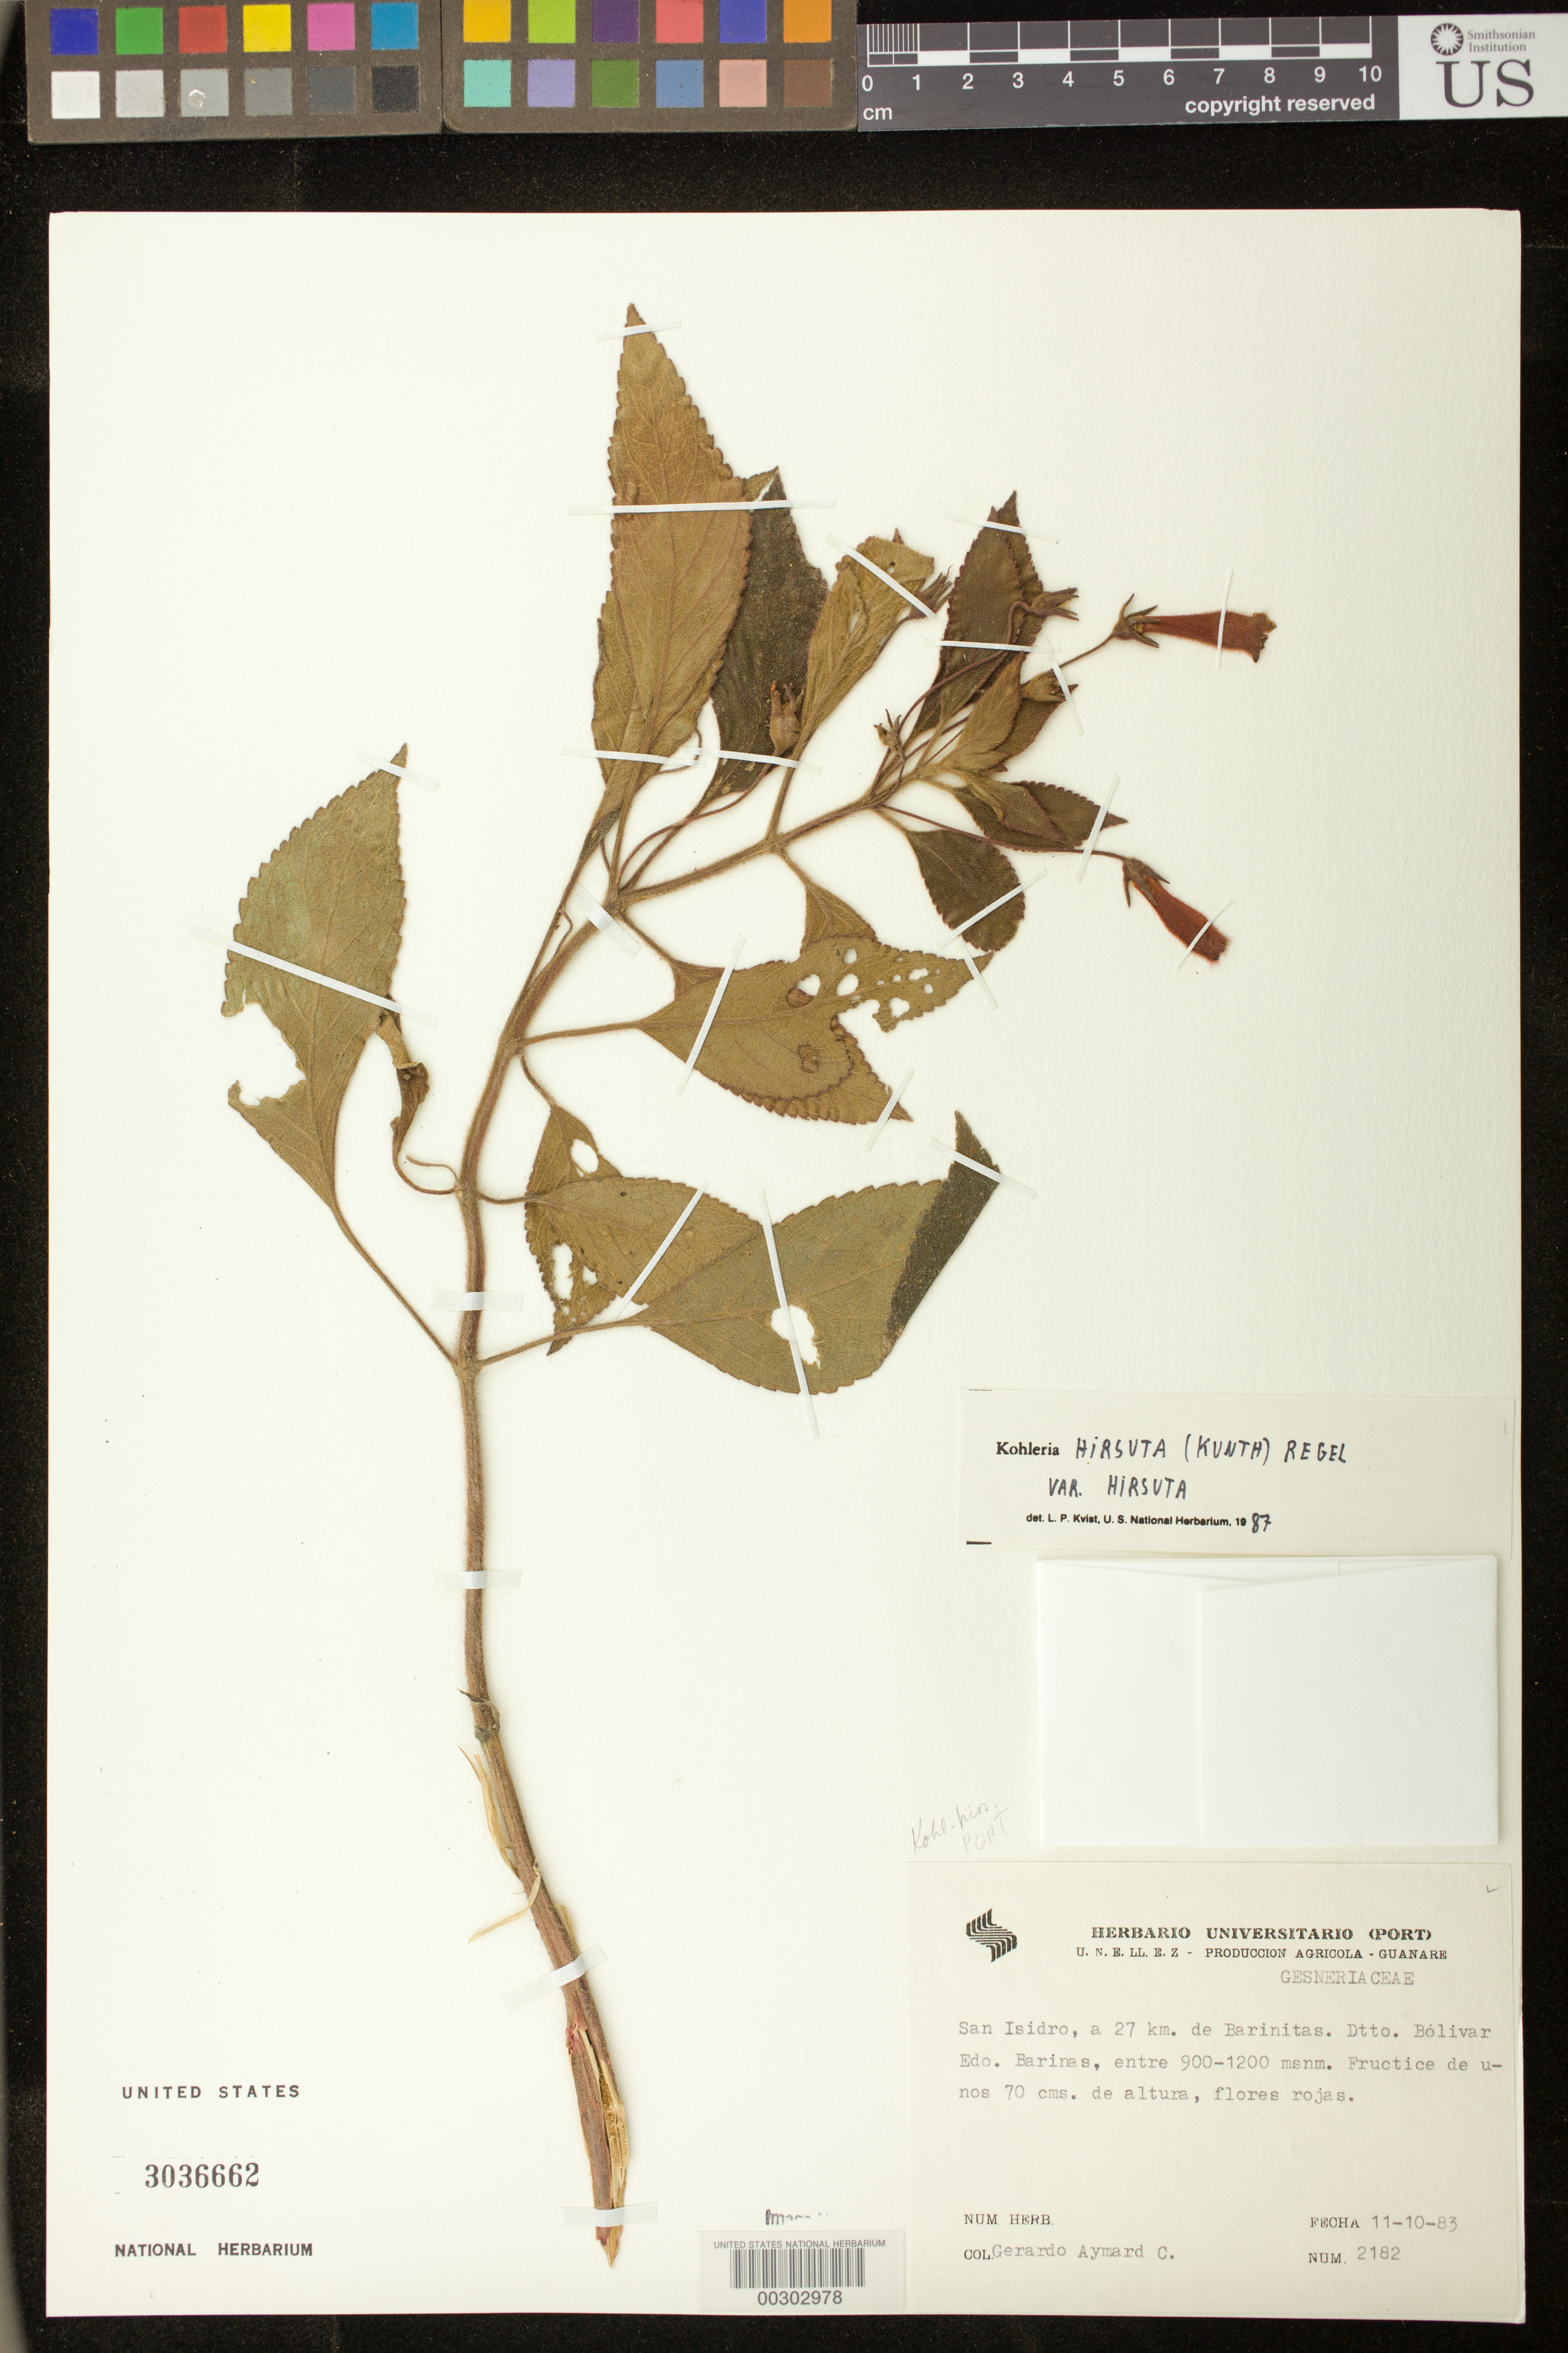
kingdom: Plantae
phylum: Tracheophyta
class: Magnoliopsida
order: Lamiales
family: Gesneriaceae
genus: Kohleria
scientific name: Kohleria hirsuta var. hirsuta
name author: (Kunth) Regel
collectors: G. A. Aymard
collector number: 2182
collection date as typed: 11 Oct 1983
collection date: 1983-10-11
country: Venezuela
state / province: Barinas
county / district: Bolívar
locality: San Isidro, 27 km from Barinitas, Dist. Bolivar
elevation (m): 900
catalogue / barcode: US 3036662